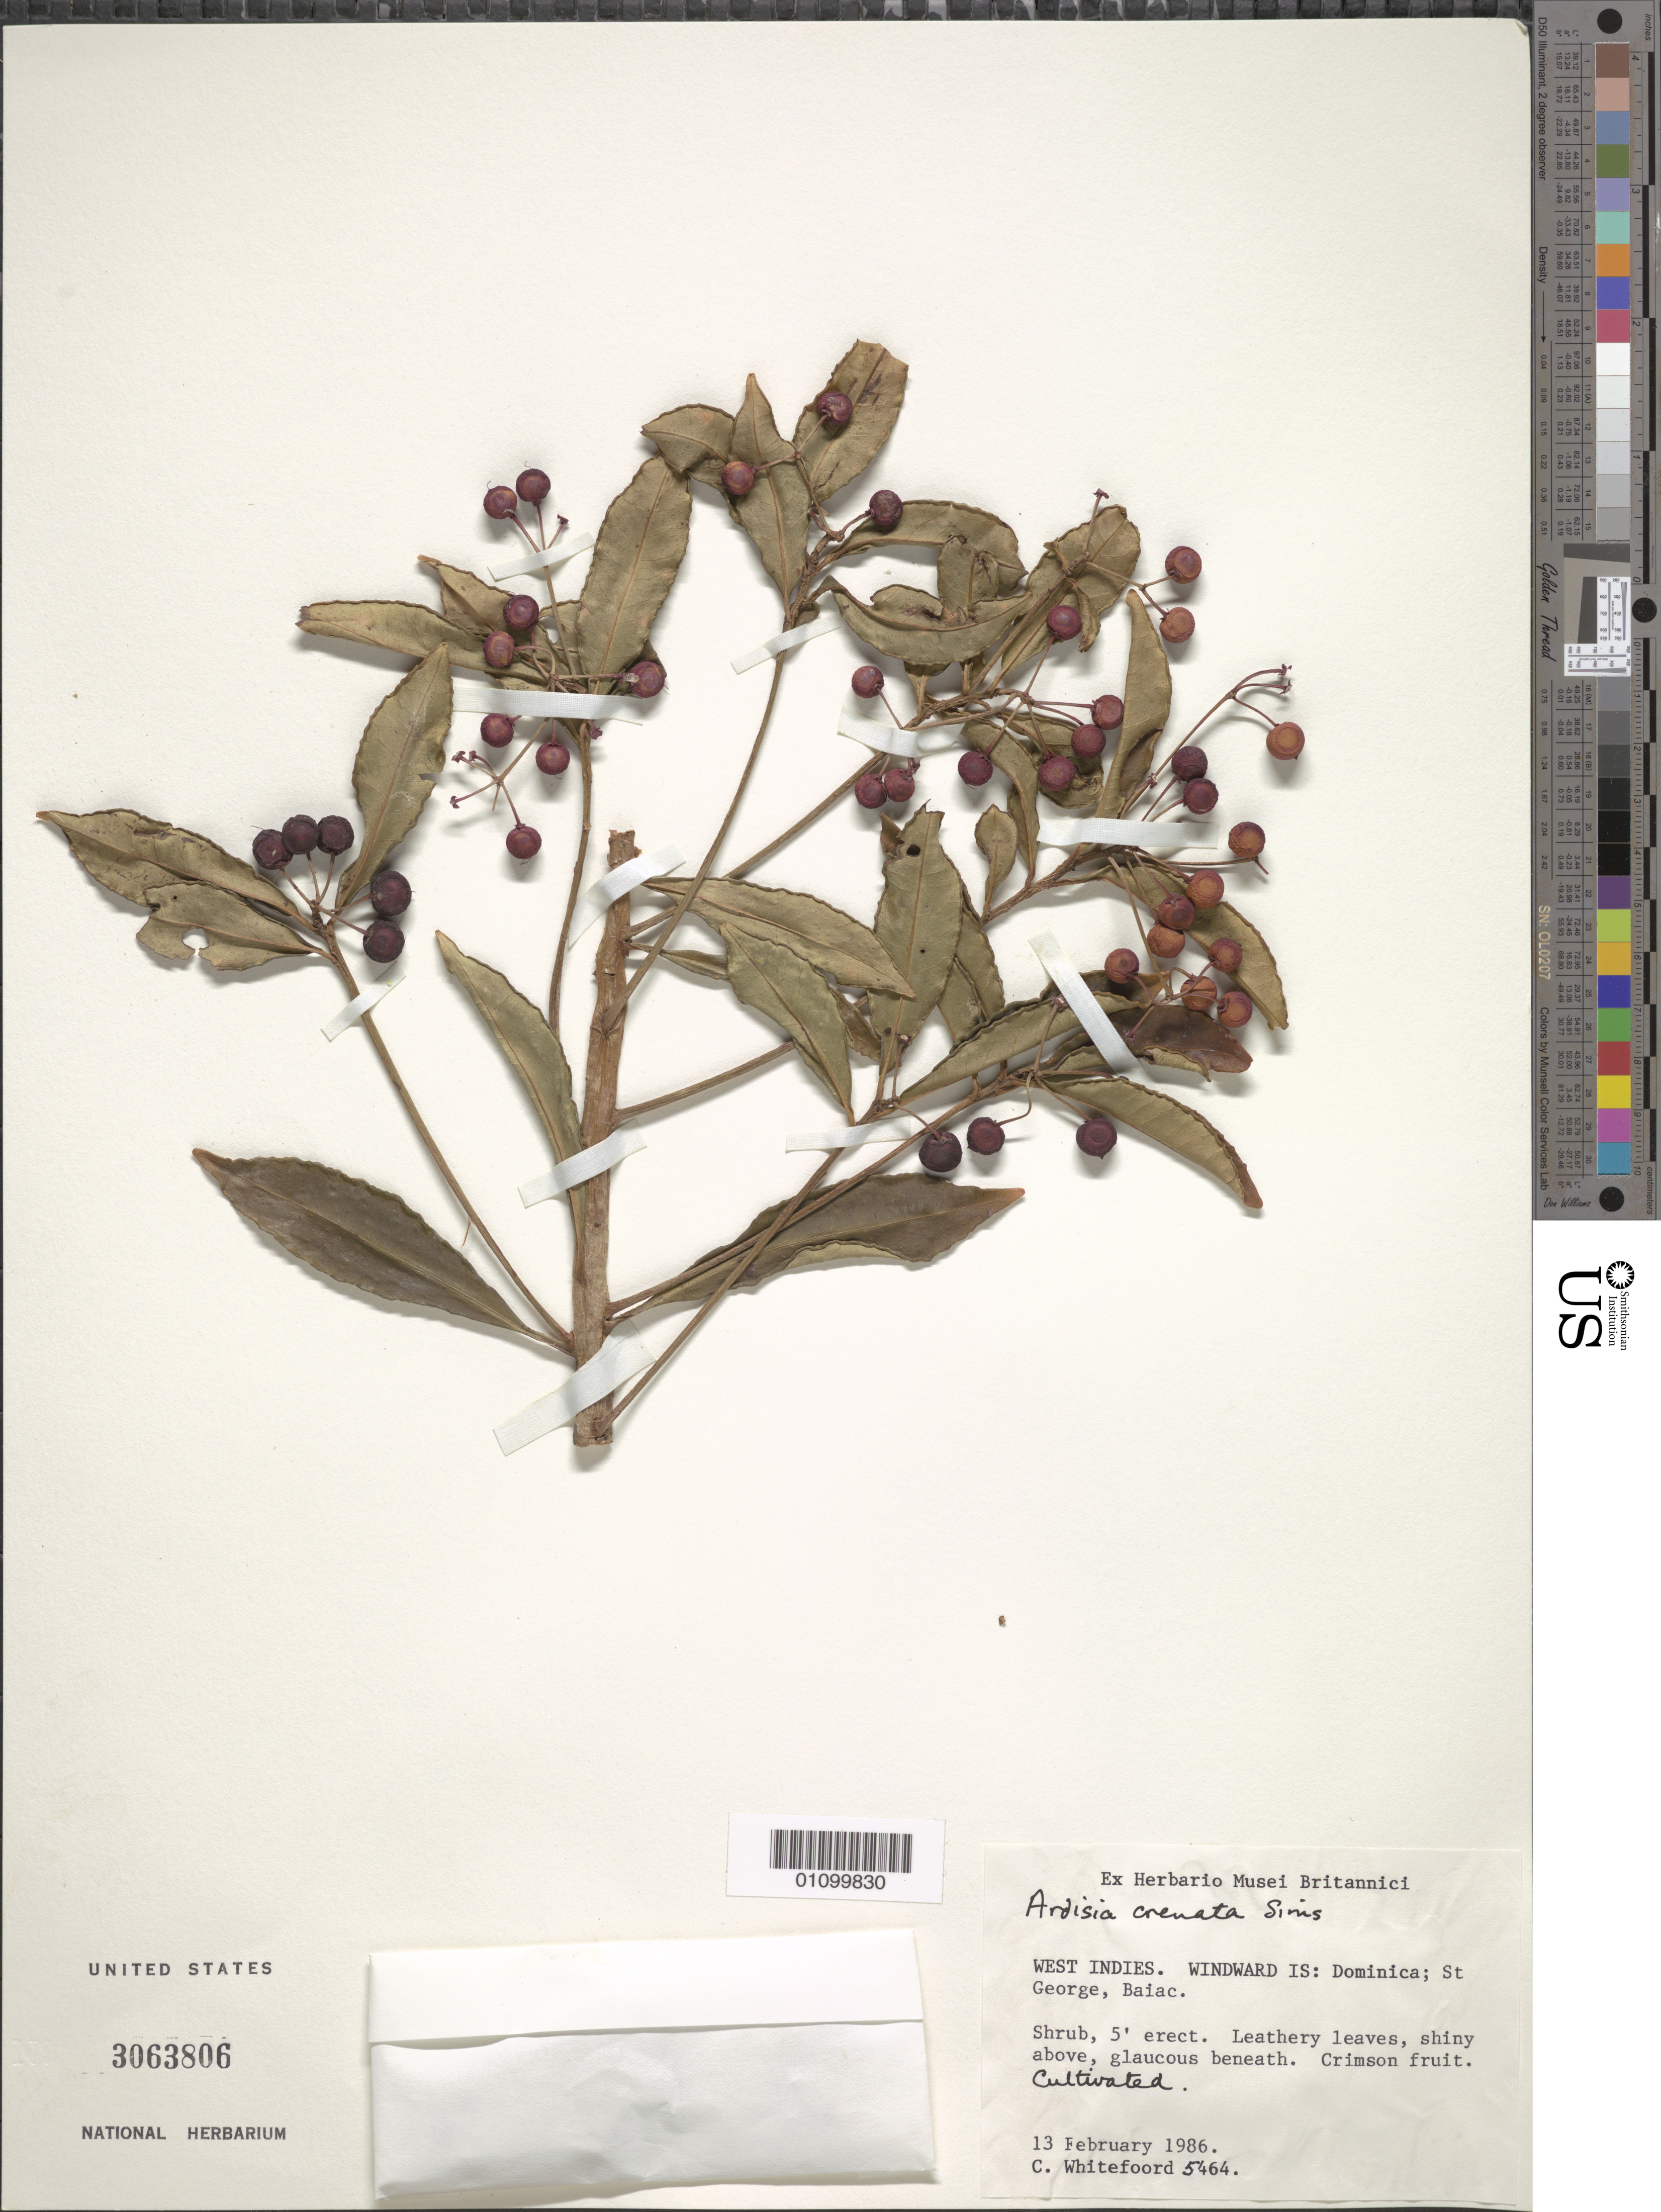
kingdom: Plantae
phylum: Tracheophyta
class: Magnoliopsida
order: Ericales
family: Primulaceae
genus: Ardisia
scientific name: Ardisia crenata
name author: Sims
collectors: C. Whitefoord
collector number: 5464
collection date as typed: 13 Feb 1986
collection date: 1986-02-13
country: Dominica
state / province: St. George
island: Dominica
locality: Windward IS: Baiac.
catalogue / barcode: US 3063806